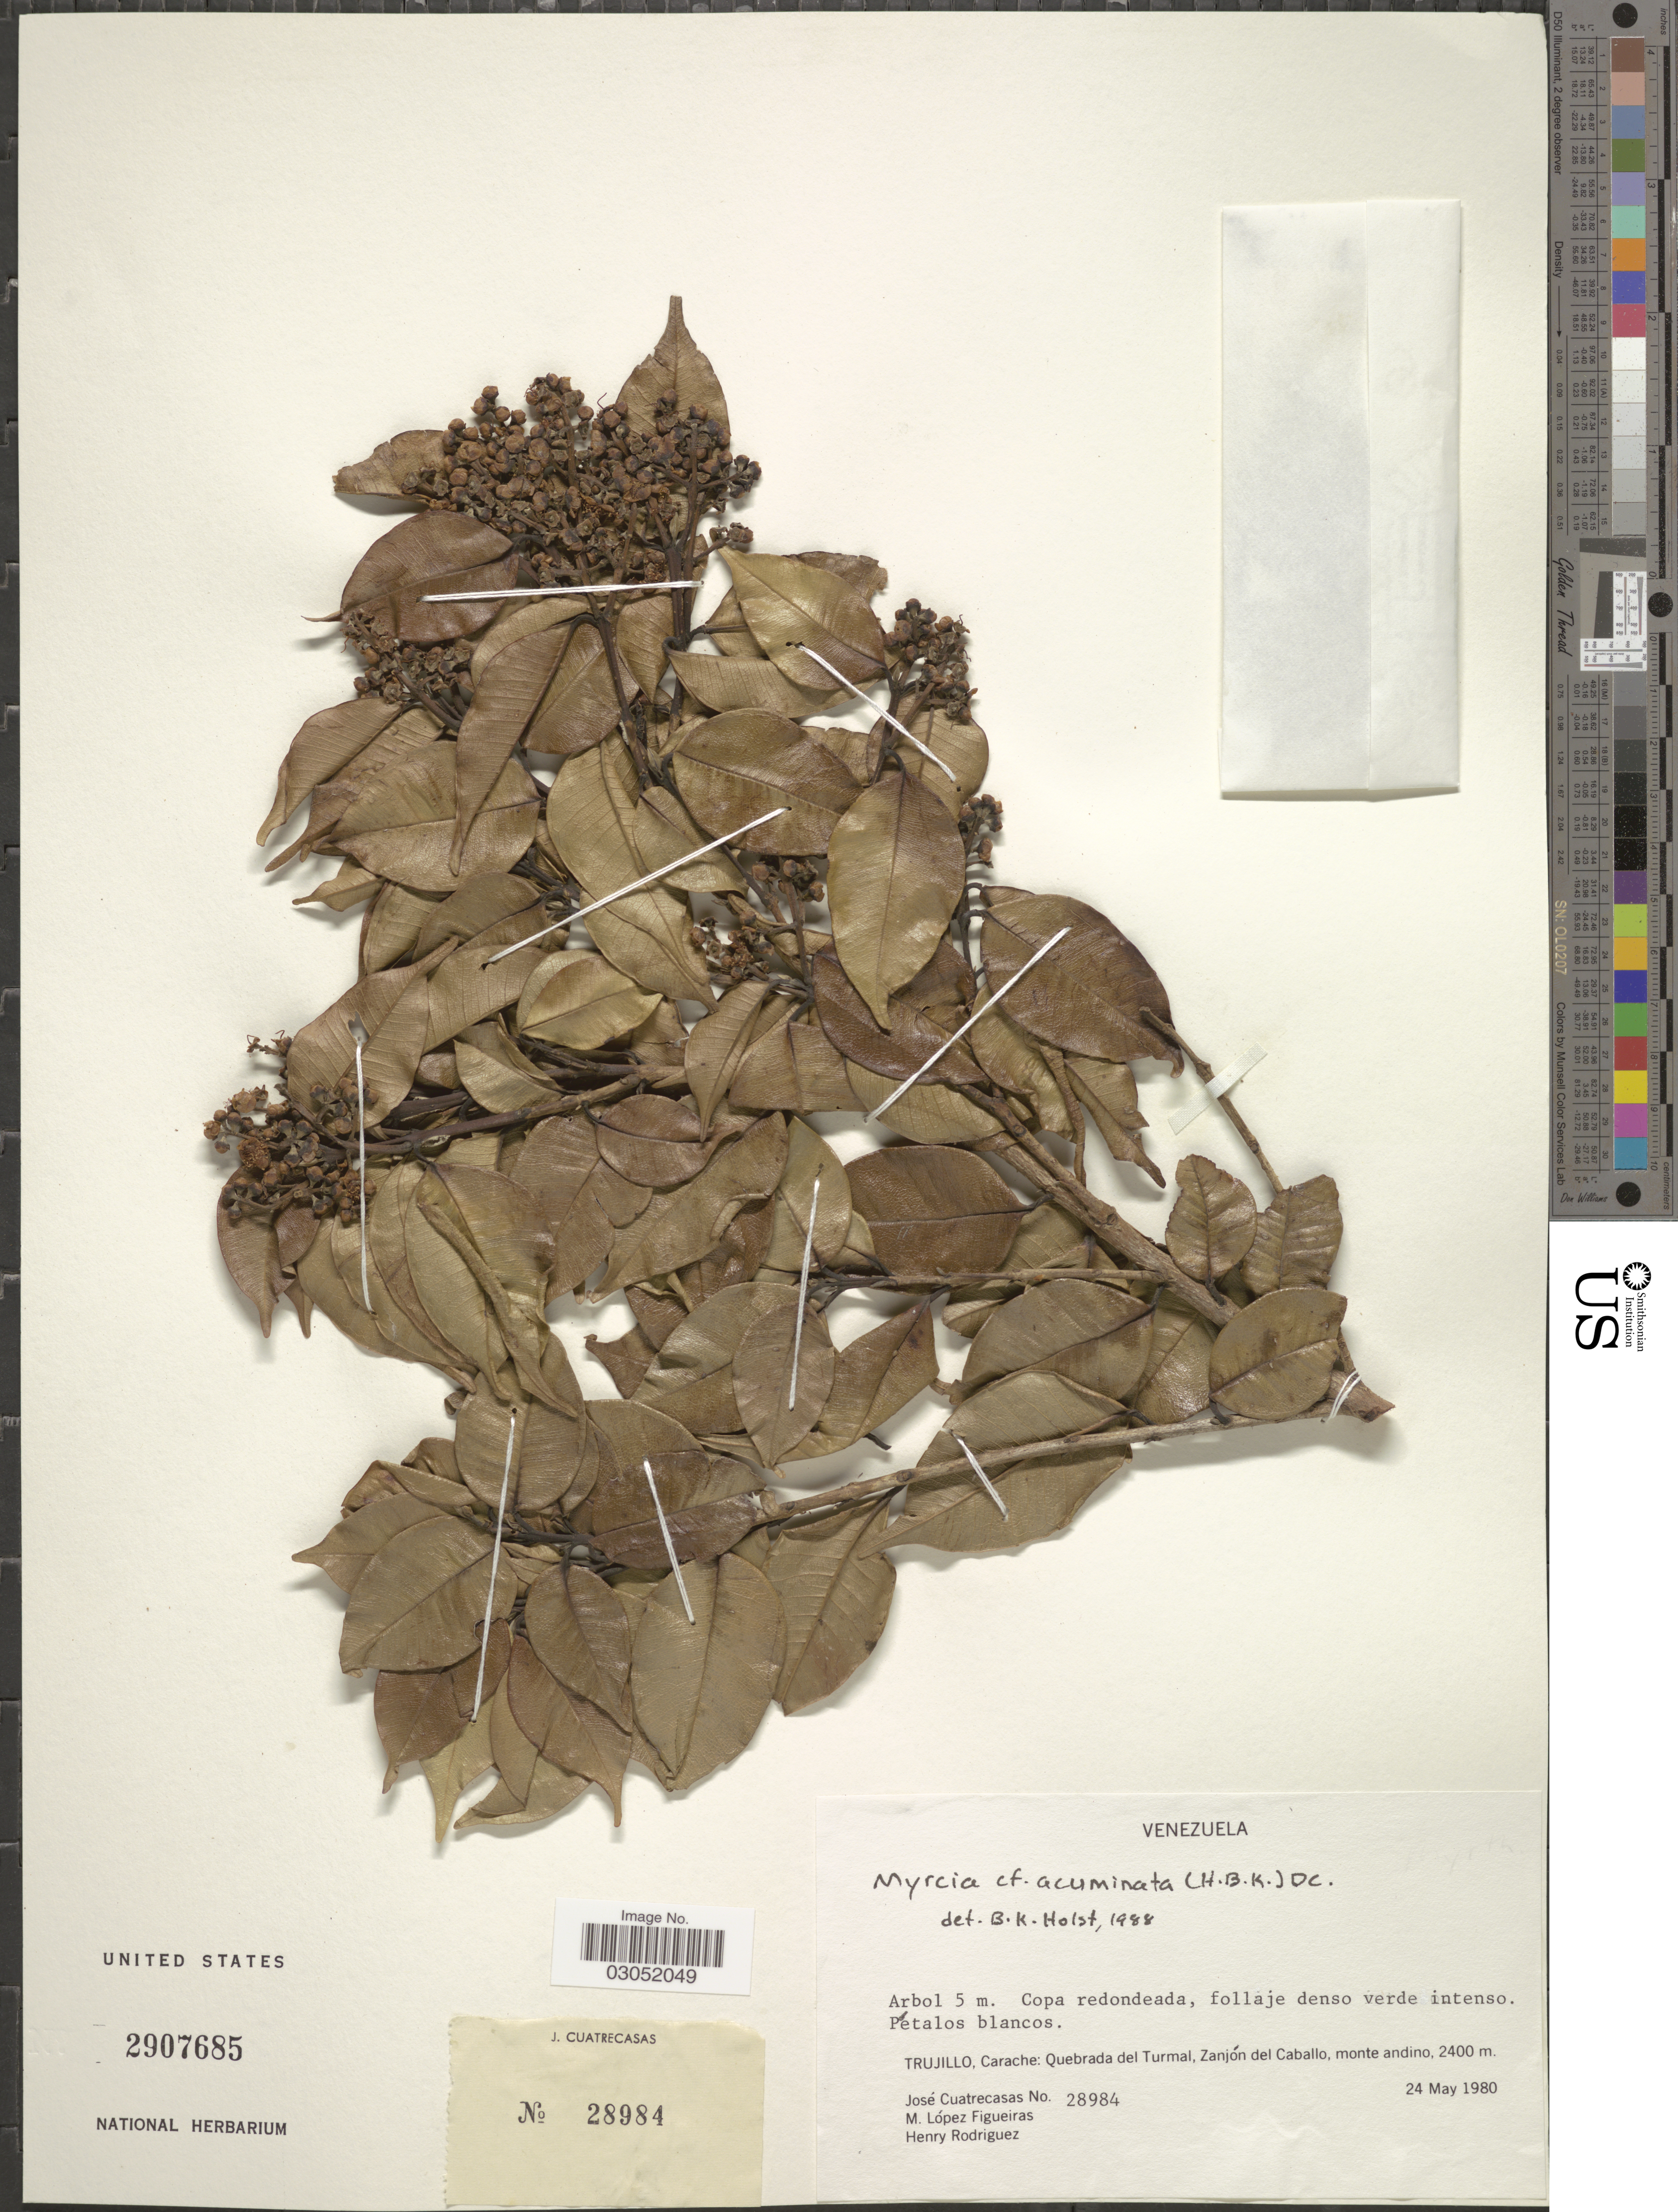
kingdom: Plantae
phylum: Tracheophyta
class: Magnoliopsida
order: Myrtales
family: Myrtaceae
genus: Myrcia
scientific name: Myrcia acuminata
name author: (Kunth) DC.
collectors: J. Cuatrecasas, M. López Figueiras & H. A. Rodriguez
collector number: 28984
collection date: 1980-05-24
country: Venezuela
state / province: Trujillo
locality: Carache: Quebrada del Turmal, Zanjón del Caballo.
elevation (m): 2400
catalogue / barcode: US 2907685